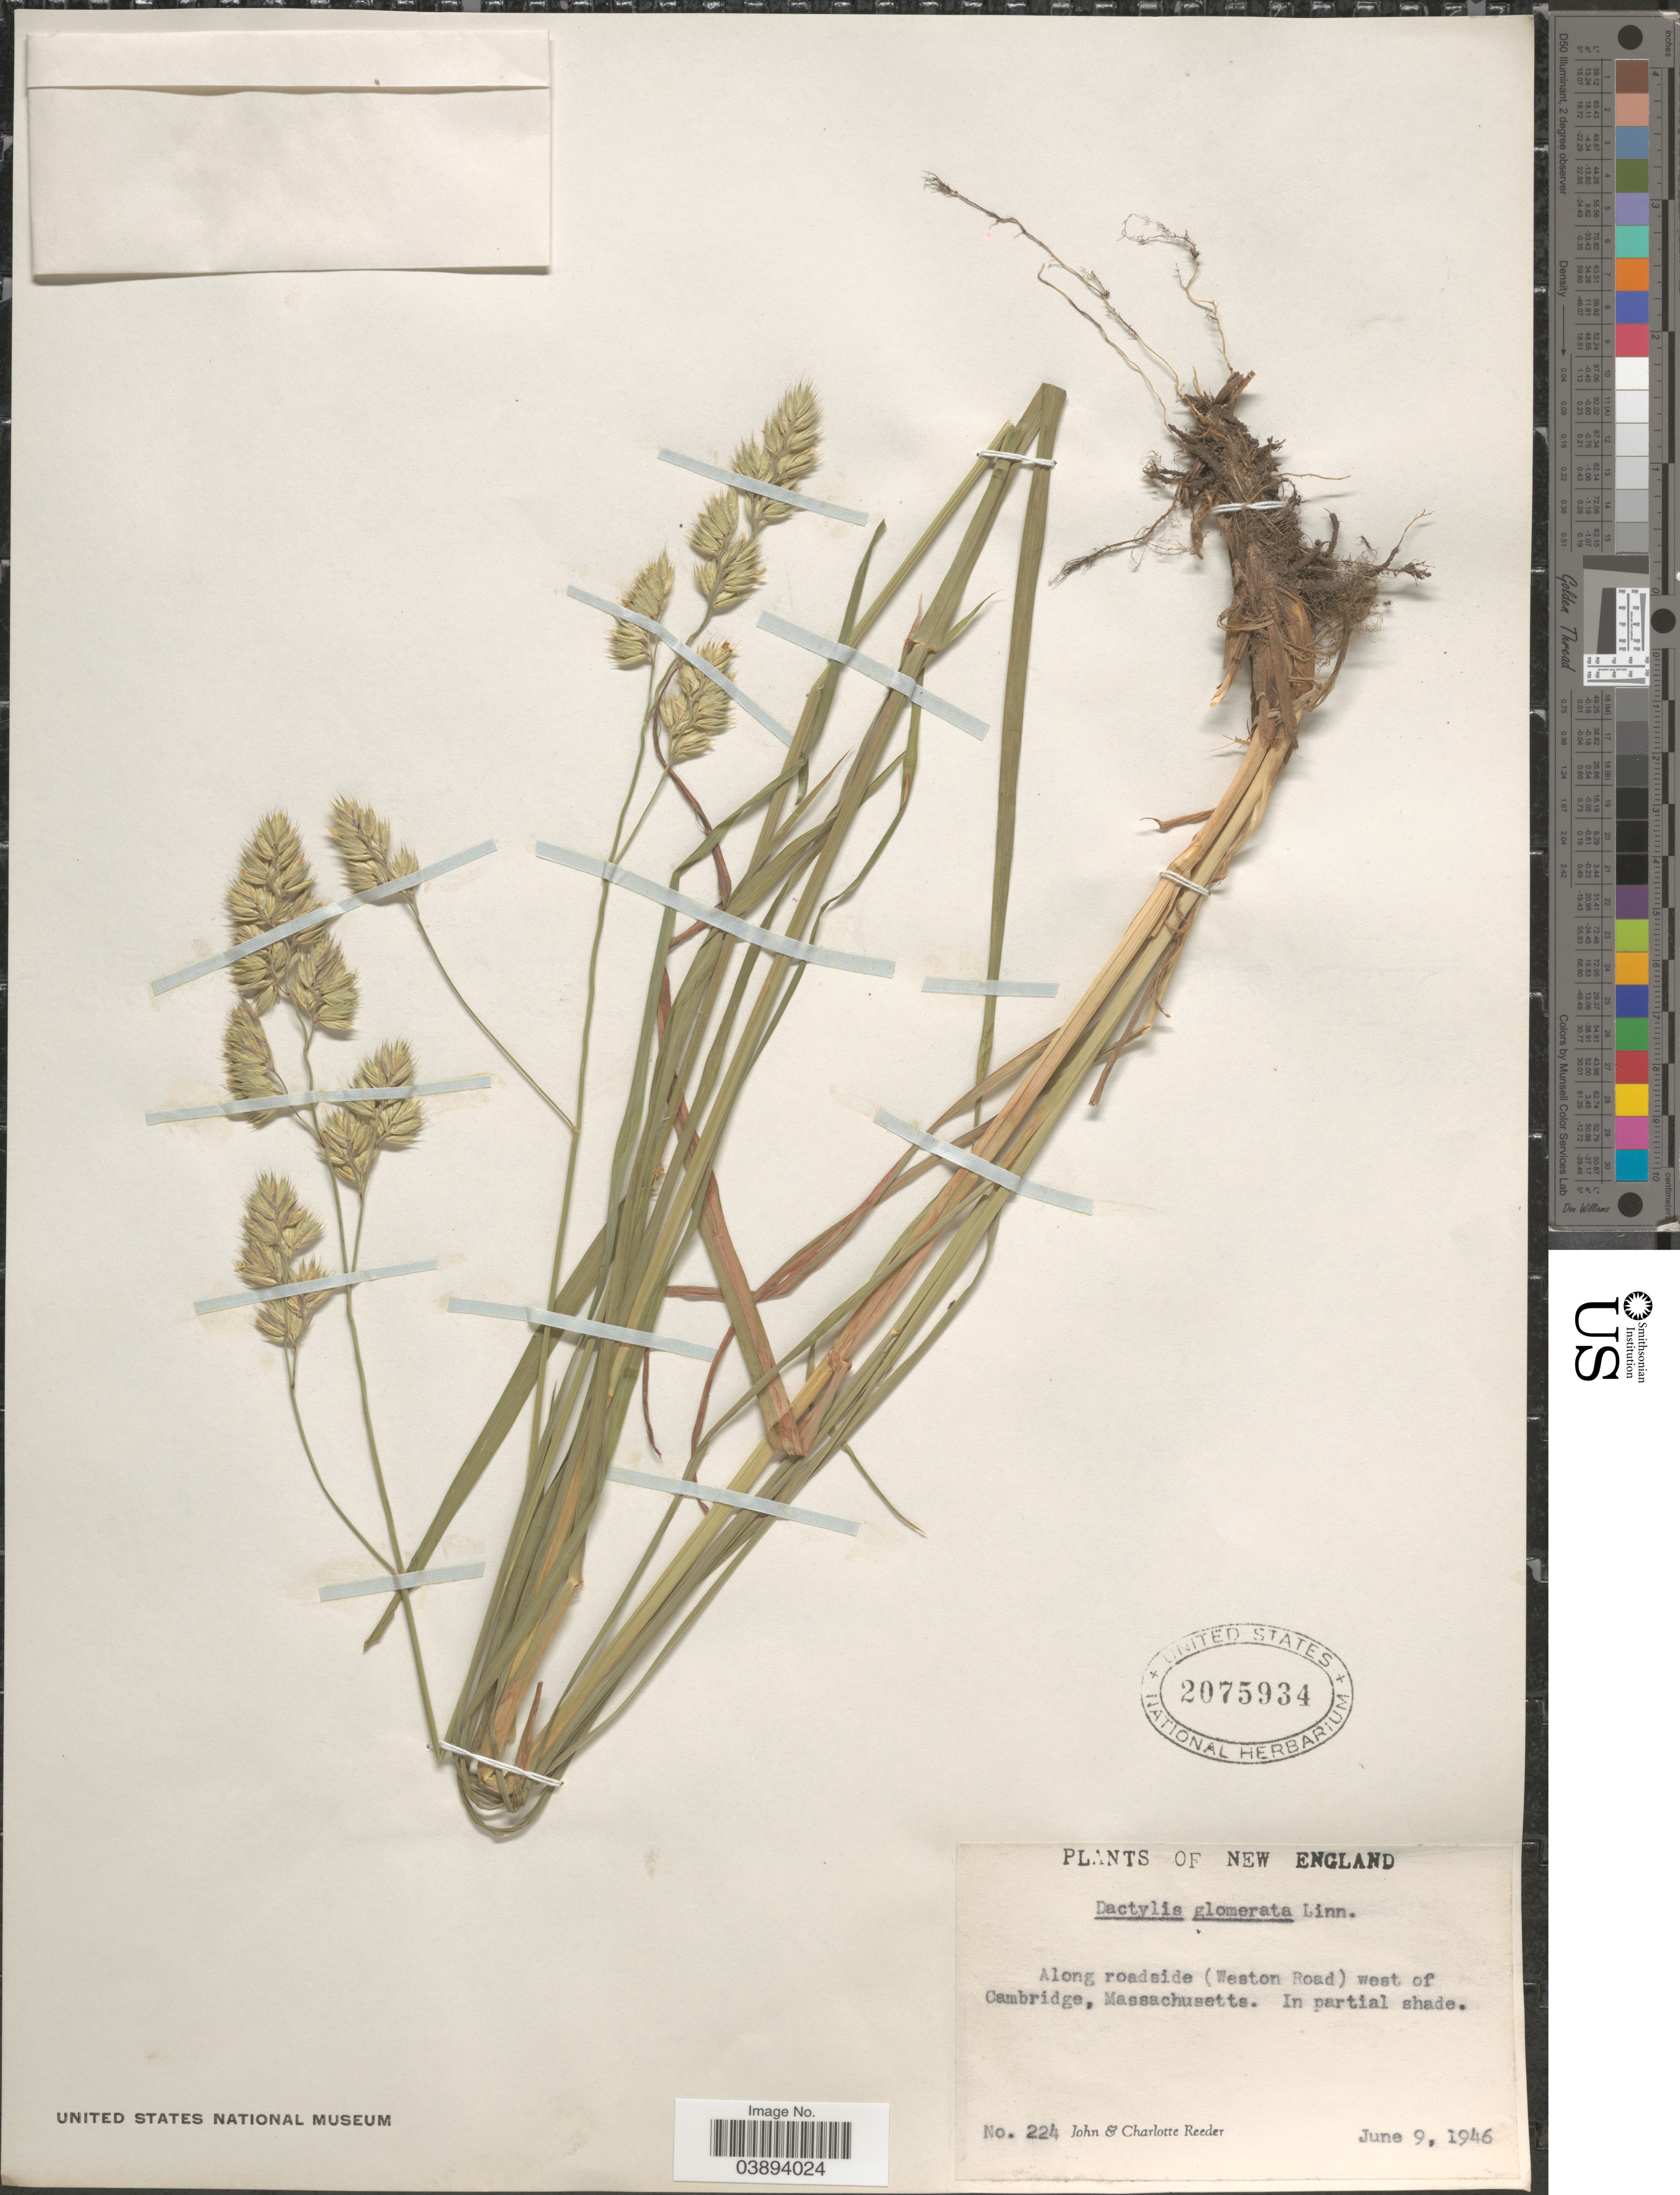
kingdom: Plantae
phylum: Tracheophyta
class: Liliopsida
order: Poales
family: Poaceae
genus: Dactylis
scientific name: Dactylis glomerata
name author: L.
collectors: J. R. Reeder & C. G. Reeder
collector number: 224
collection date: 1946-06-09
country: United States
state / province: Massachusetts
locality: New England. Along roadside (Weston Road) west of Cambridge.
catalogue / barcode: US 2075934